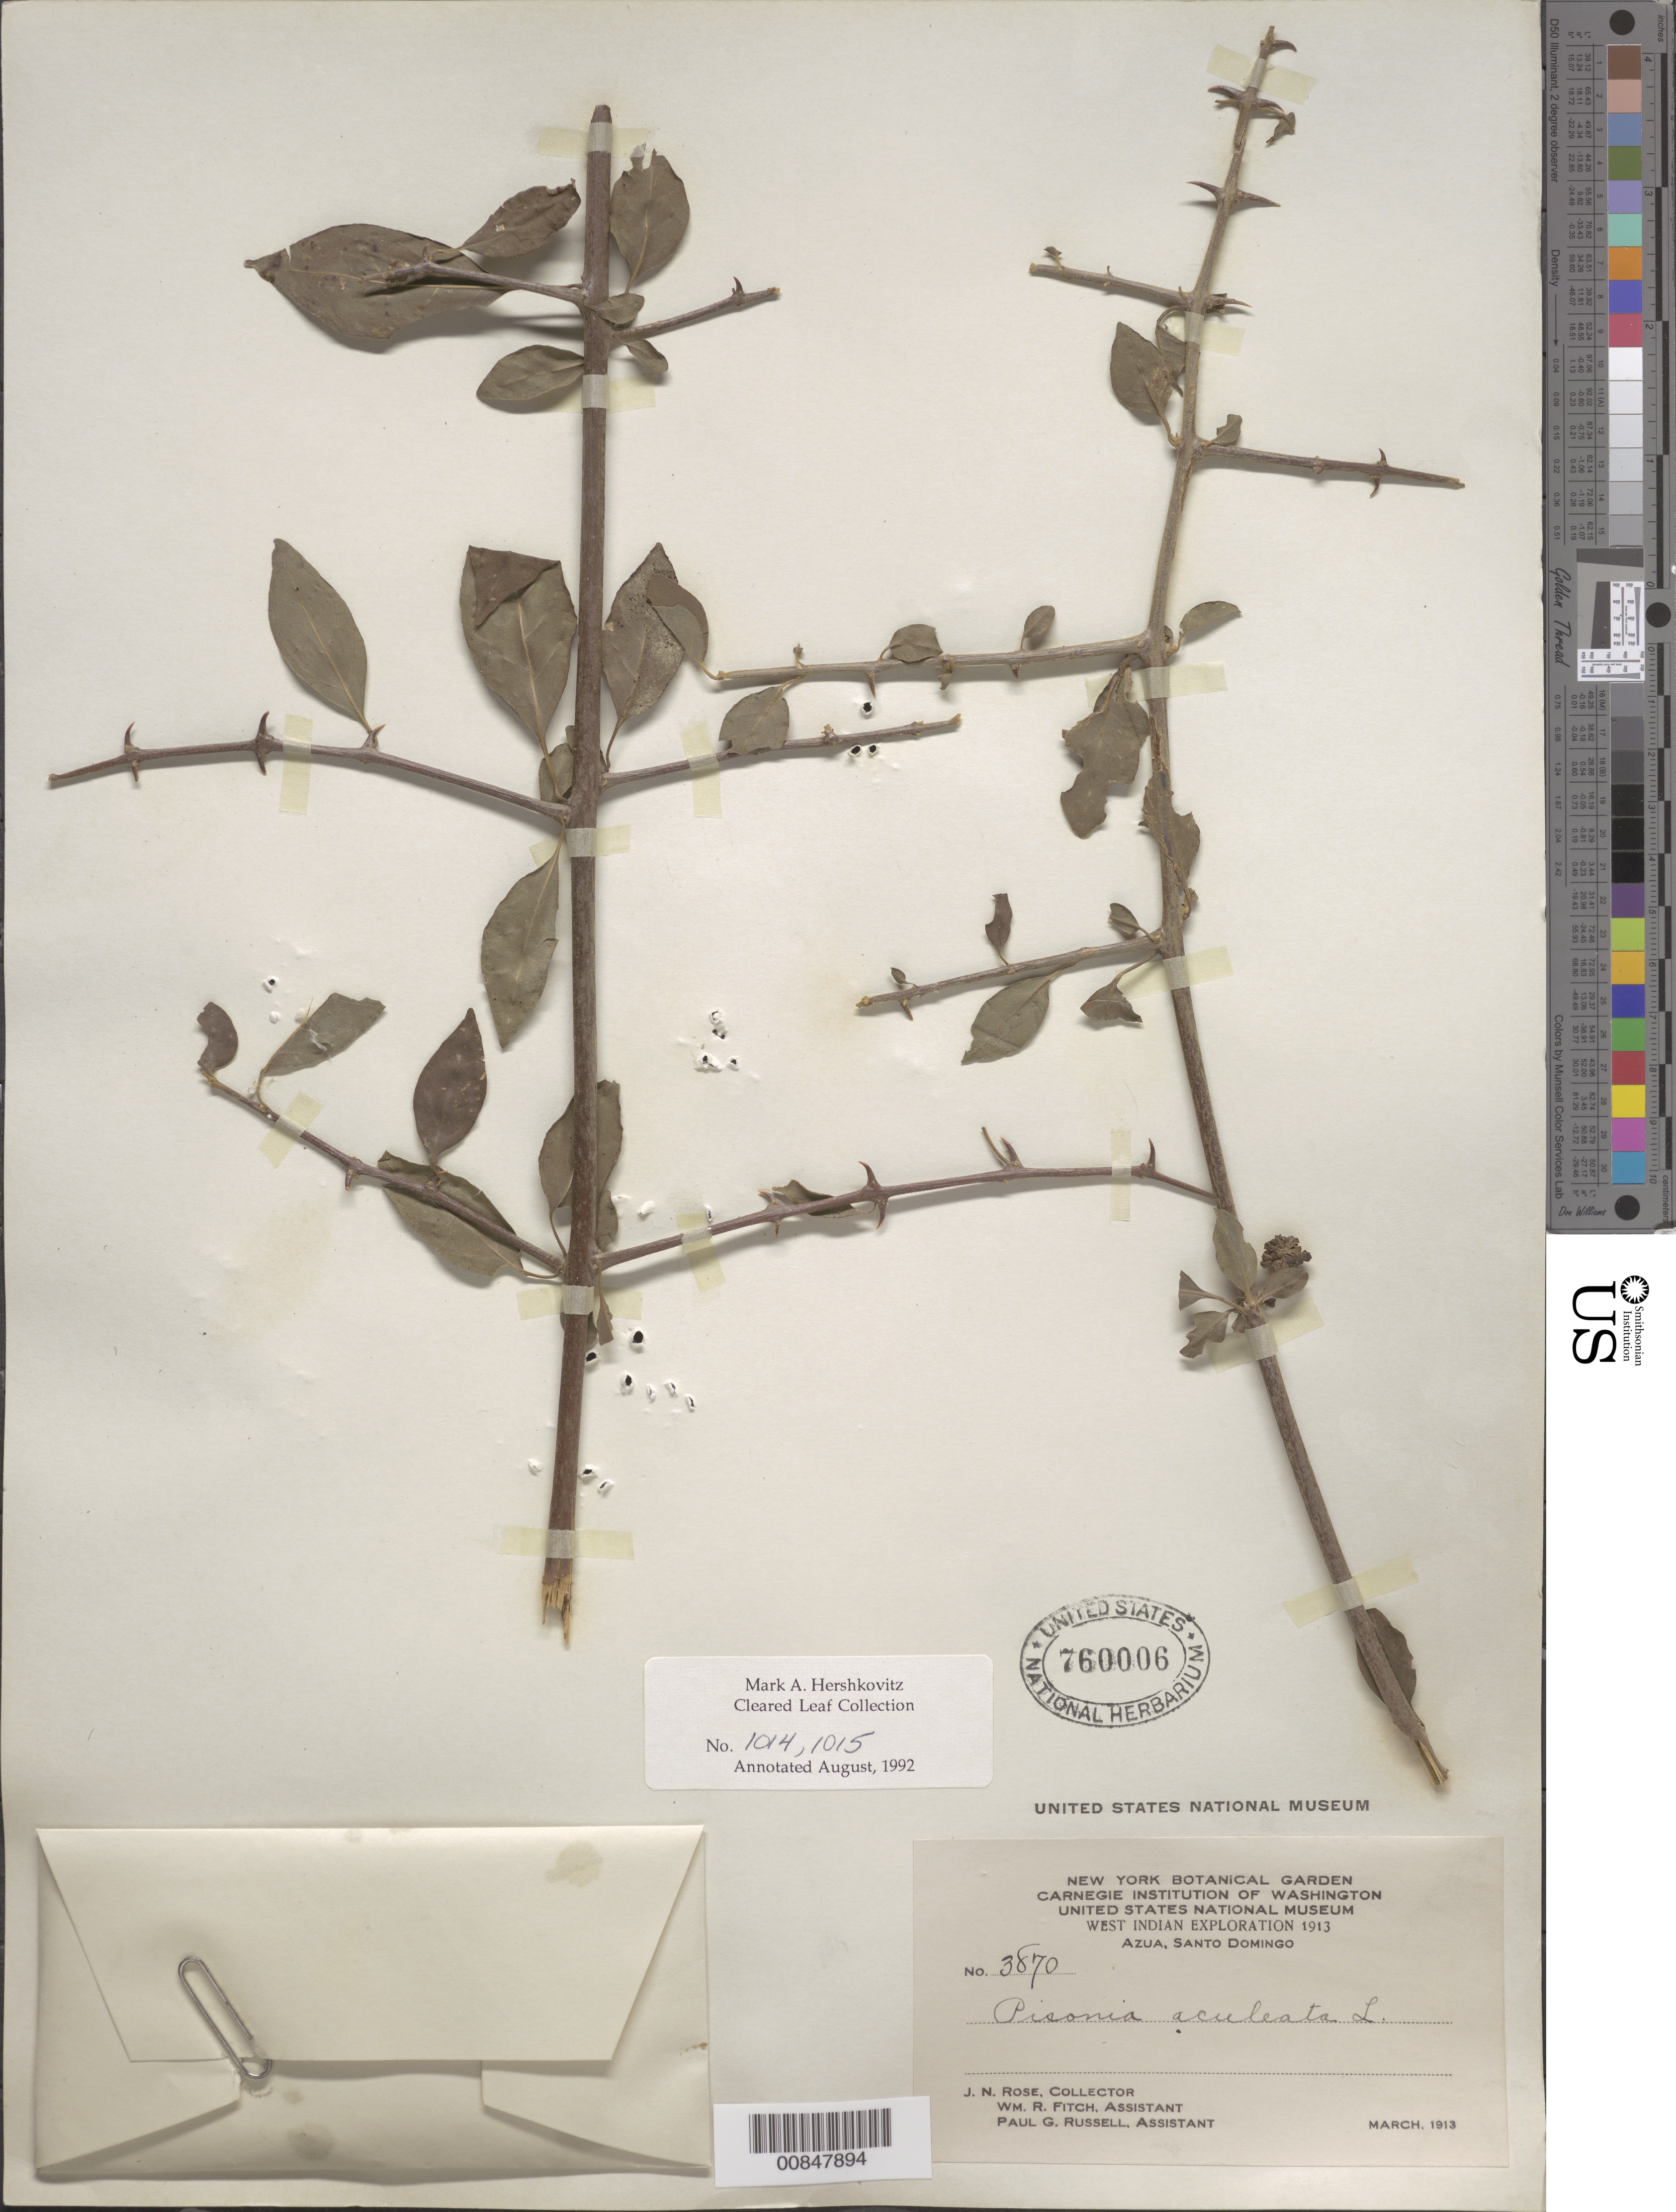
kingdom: Plantae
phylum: Tracheophyta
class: Magnoliopsida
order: Caryophyllales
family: Nyctaginaceae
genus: Pisonia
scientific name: Pisonia aculeata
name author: L.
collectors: J. N. Rose, W. R. Fitch & P. G. Russell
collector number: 3870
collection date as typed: Mar 1913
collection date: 1913-03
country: Dominican Republic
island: Hispaniola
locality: Azua, Santo Domingo.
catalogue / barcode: US 760006